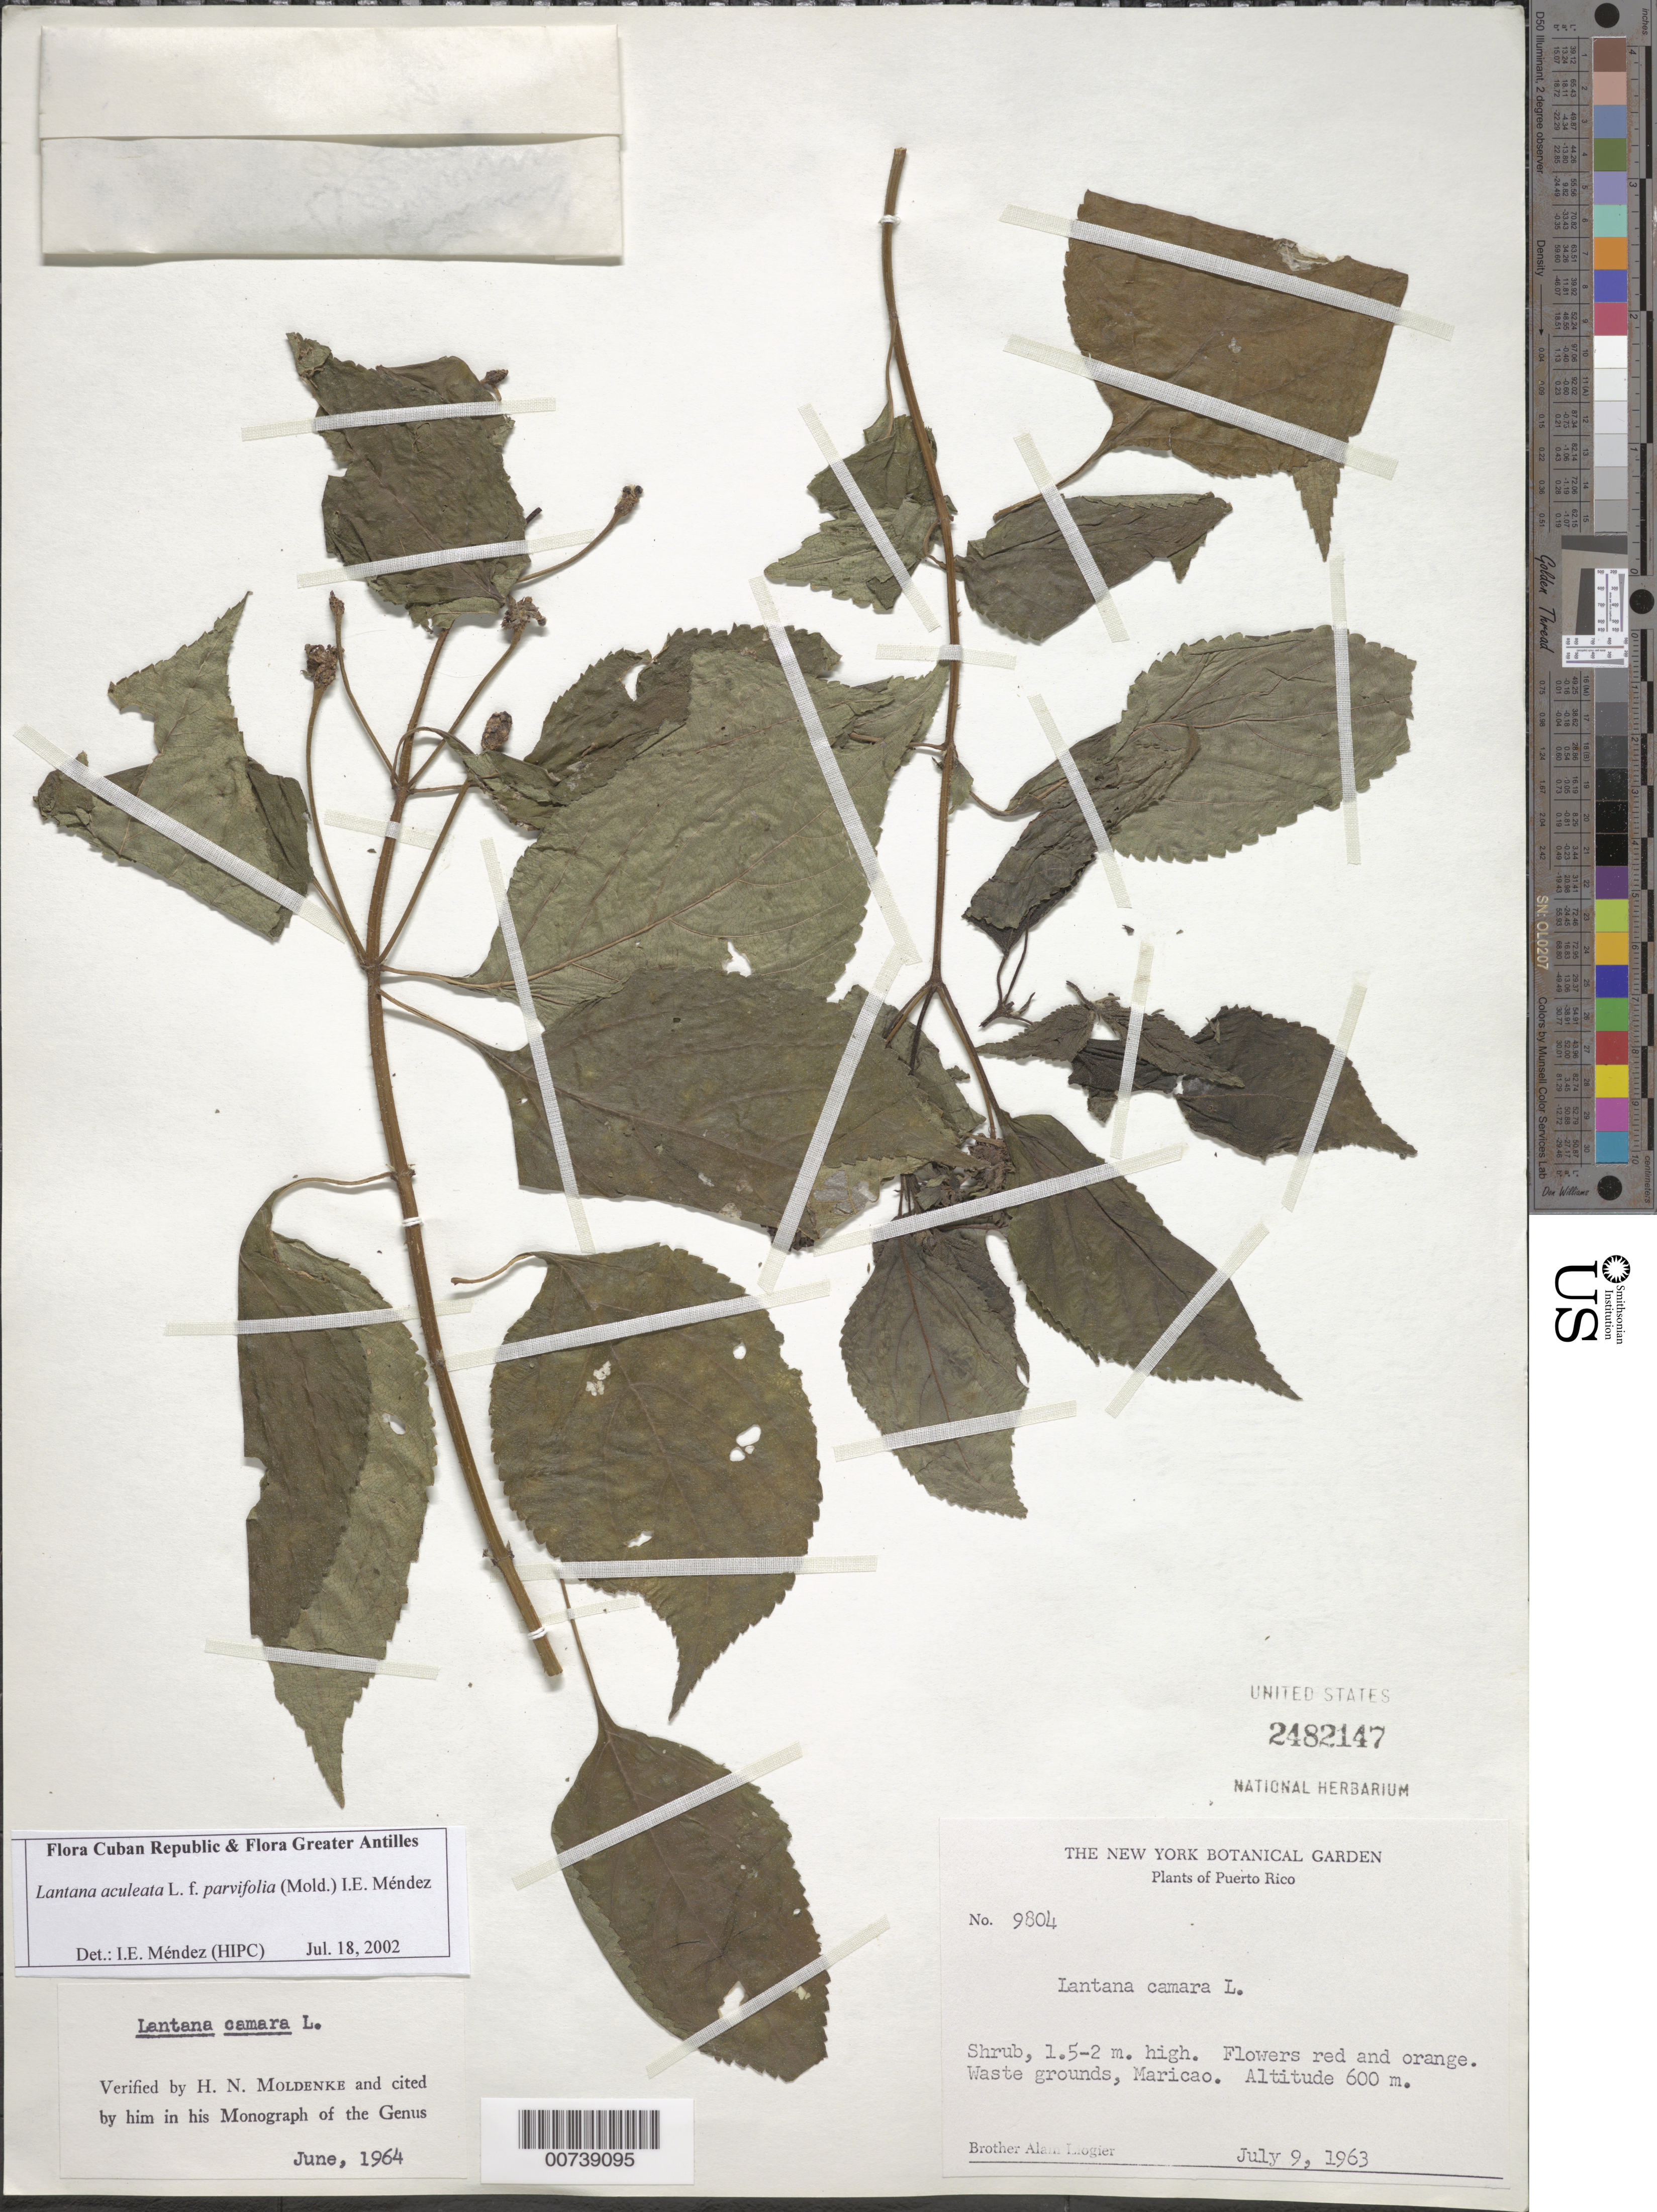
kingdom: Plantae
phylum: Tracheophyta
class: Magnoliopsida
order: Lamiales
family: Verbenaceae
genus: Lantana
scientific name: Lantana x aculeata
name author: L.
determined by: Méndez, Isidro E., (HIPC)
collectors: A. H. Liogier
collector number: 9804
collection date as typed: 09 Jul 1963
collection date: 1963-07-09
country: Puerto Rico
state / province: Maricao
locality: Waste grounds, Maricao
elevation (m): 600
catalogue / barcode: US 2482147